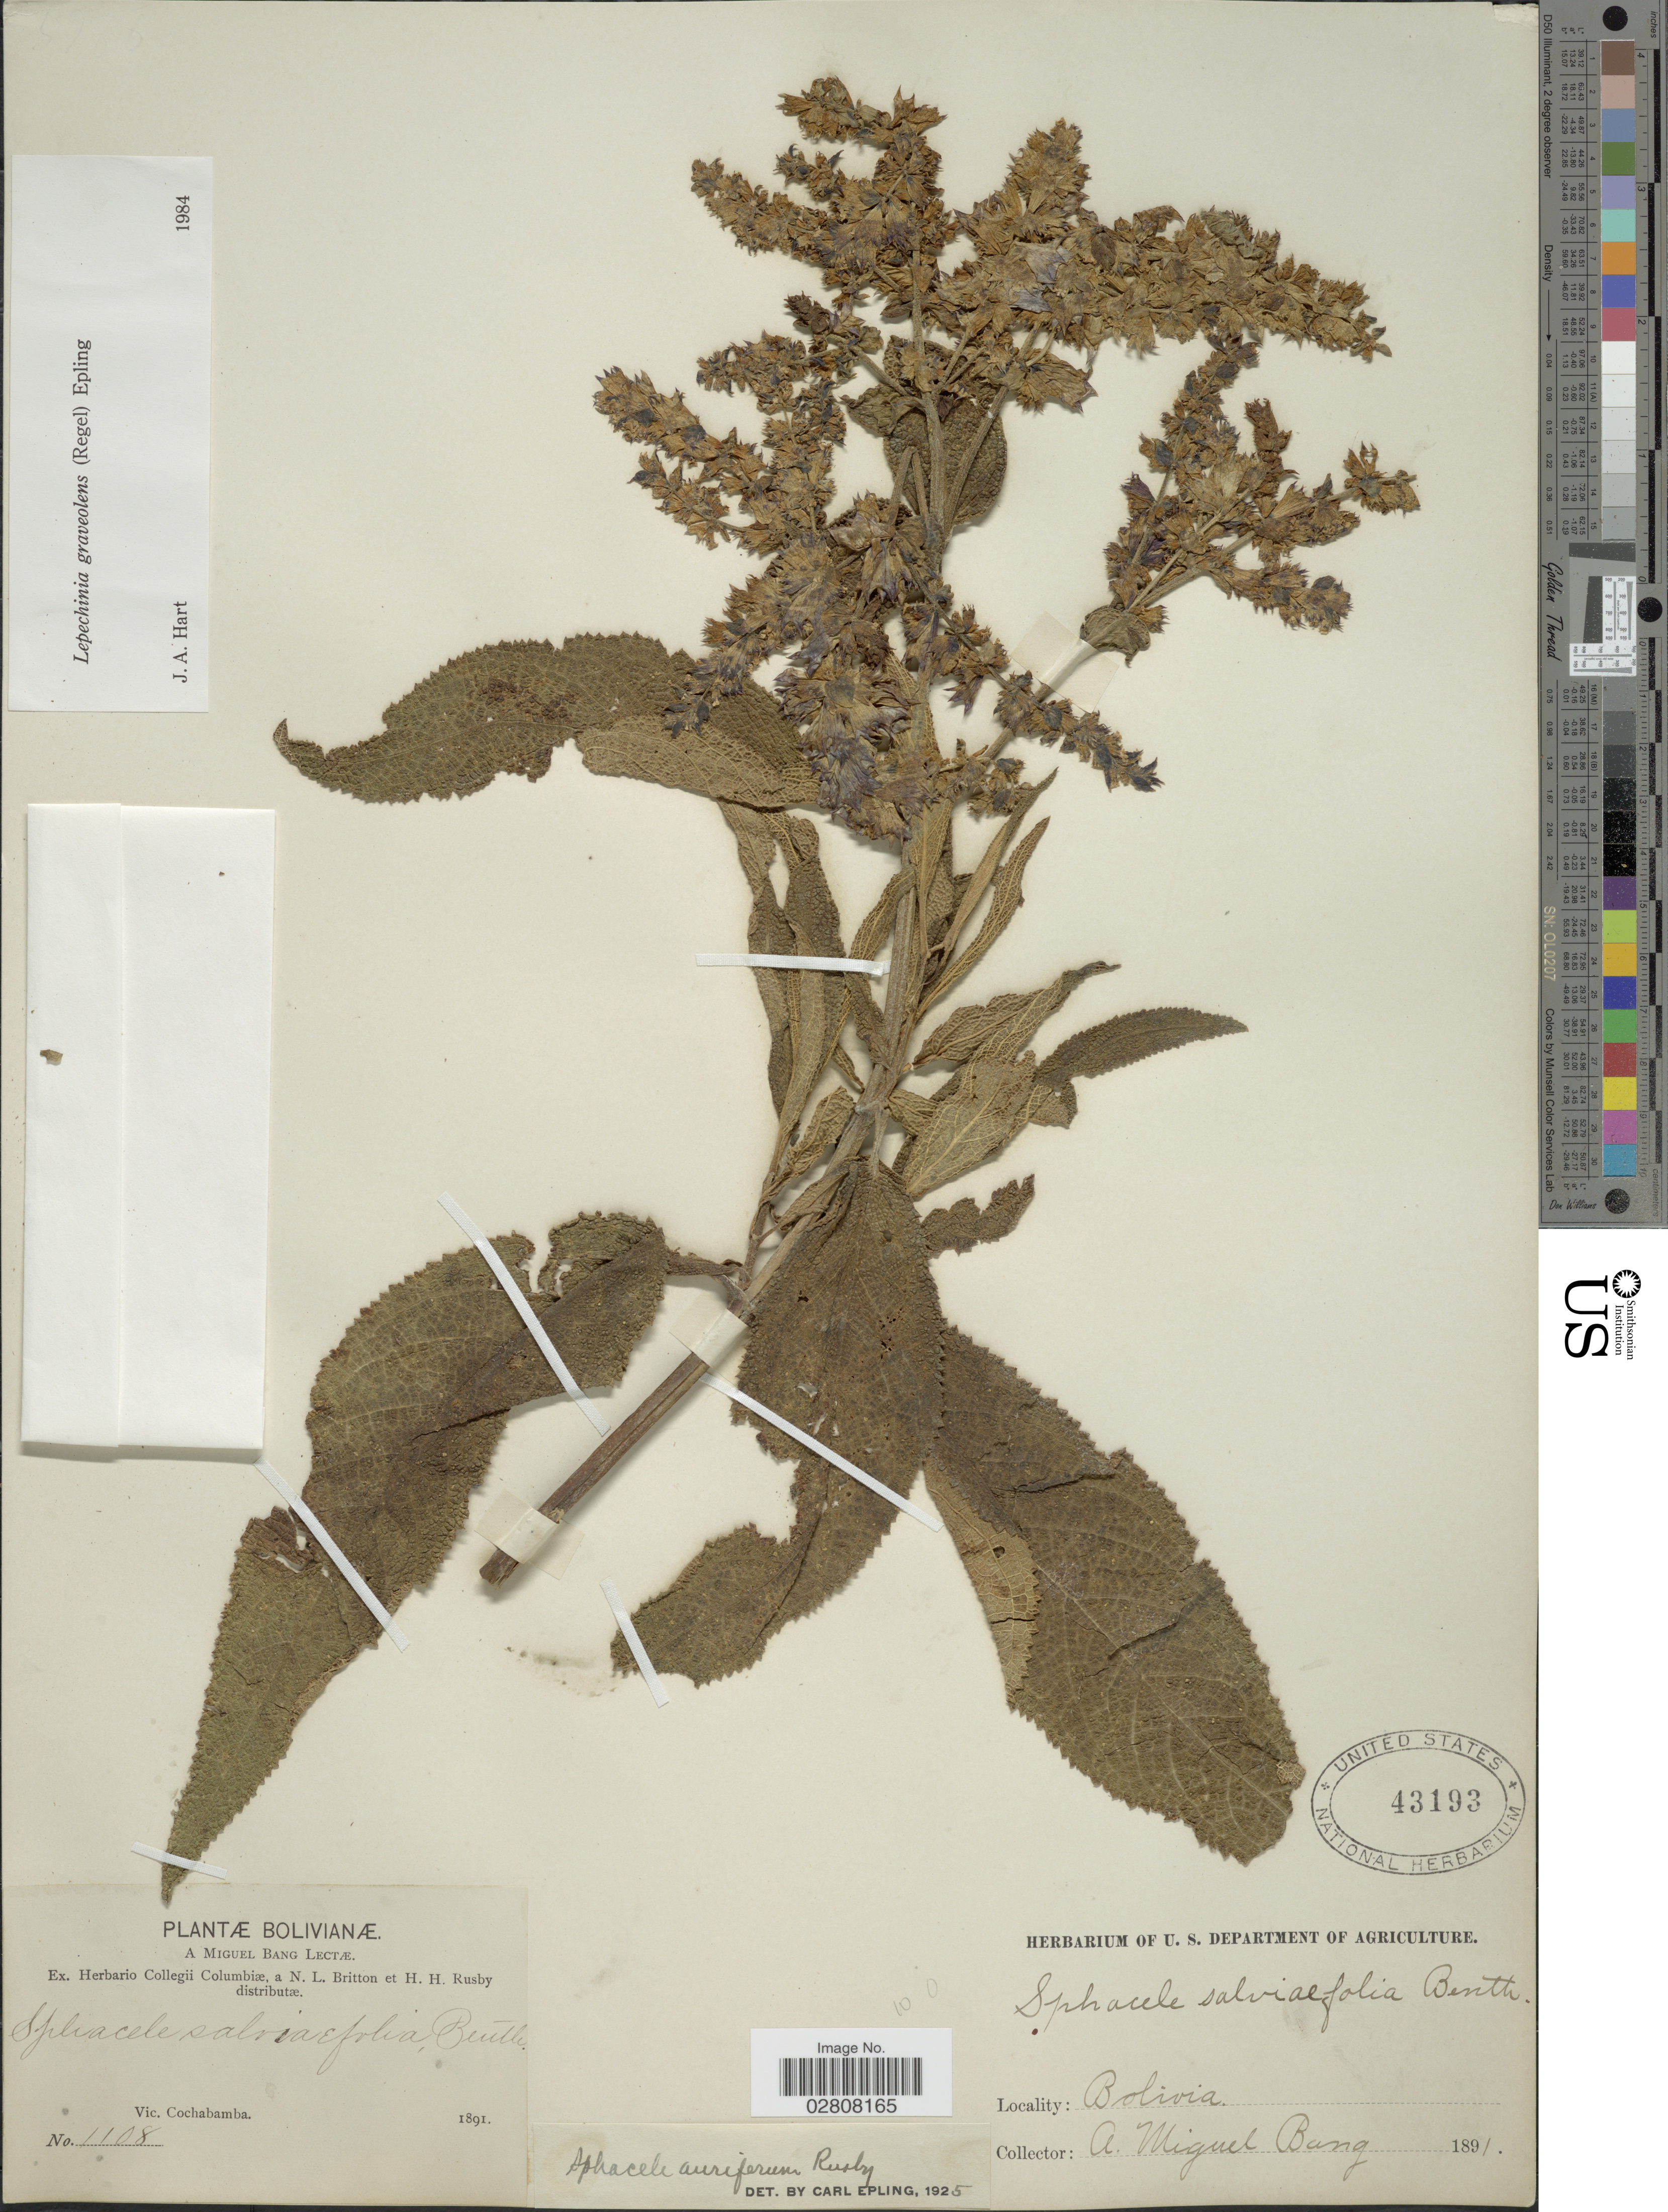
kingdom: Plantae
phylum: Tracheophyta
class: Magnoliopsida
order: Lamiales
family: Lamiaceae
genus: Lepechinia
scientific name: Lepechinia graveolens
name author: (Regel) Epling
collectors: M. Bang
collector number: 1108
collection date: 1891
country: Bolivia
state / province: Cochabamba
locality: Bolivianæ. Vic. Cochabamba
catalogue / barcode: US 43193